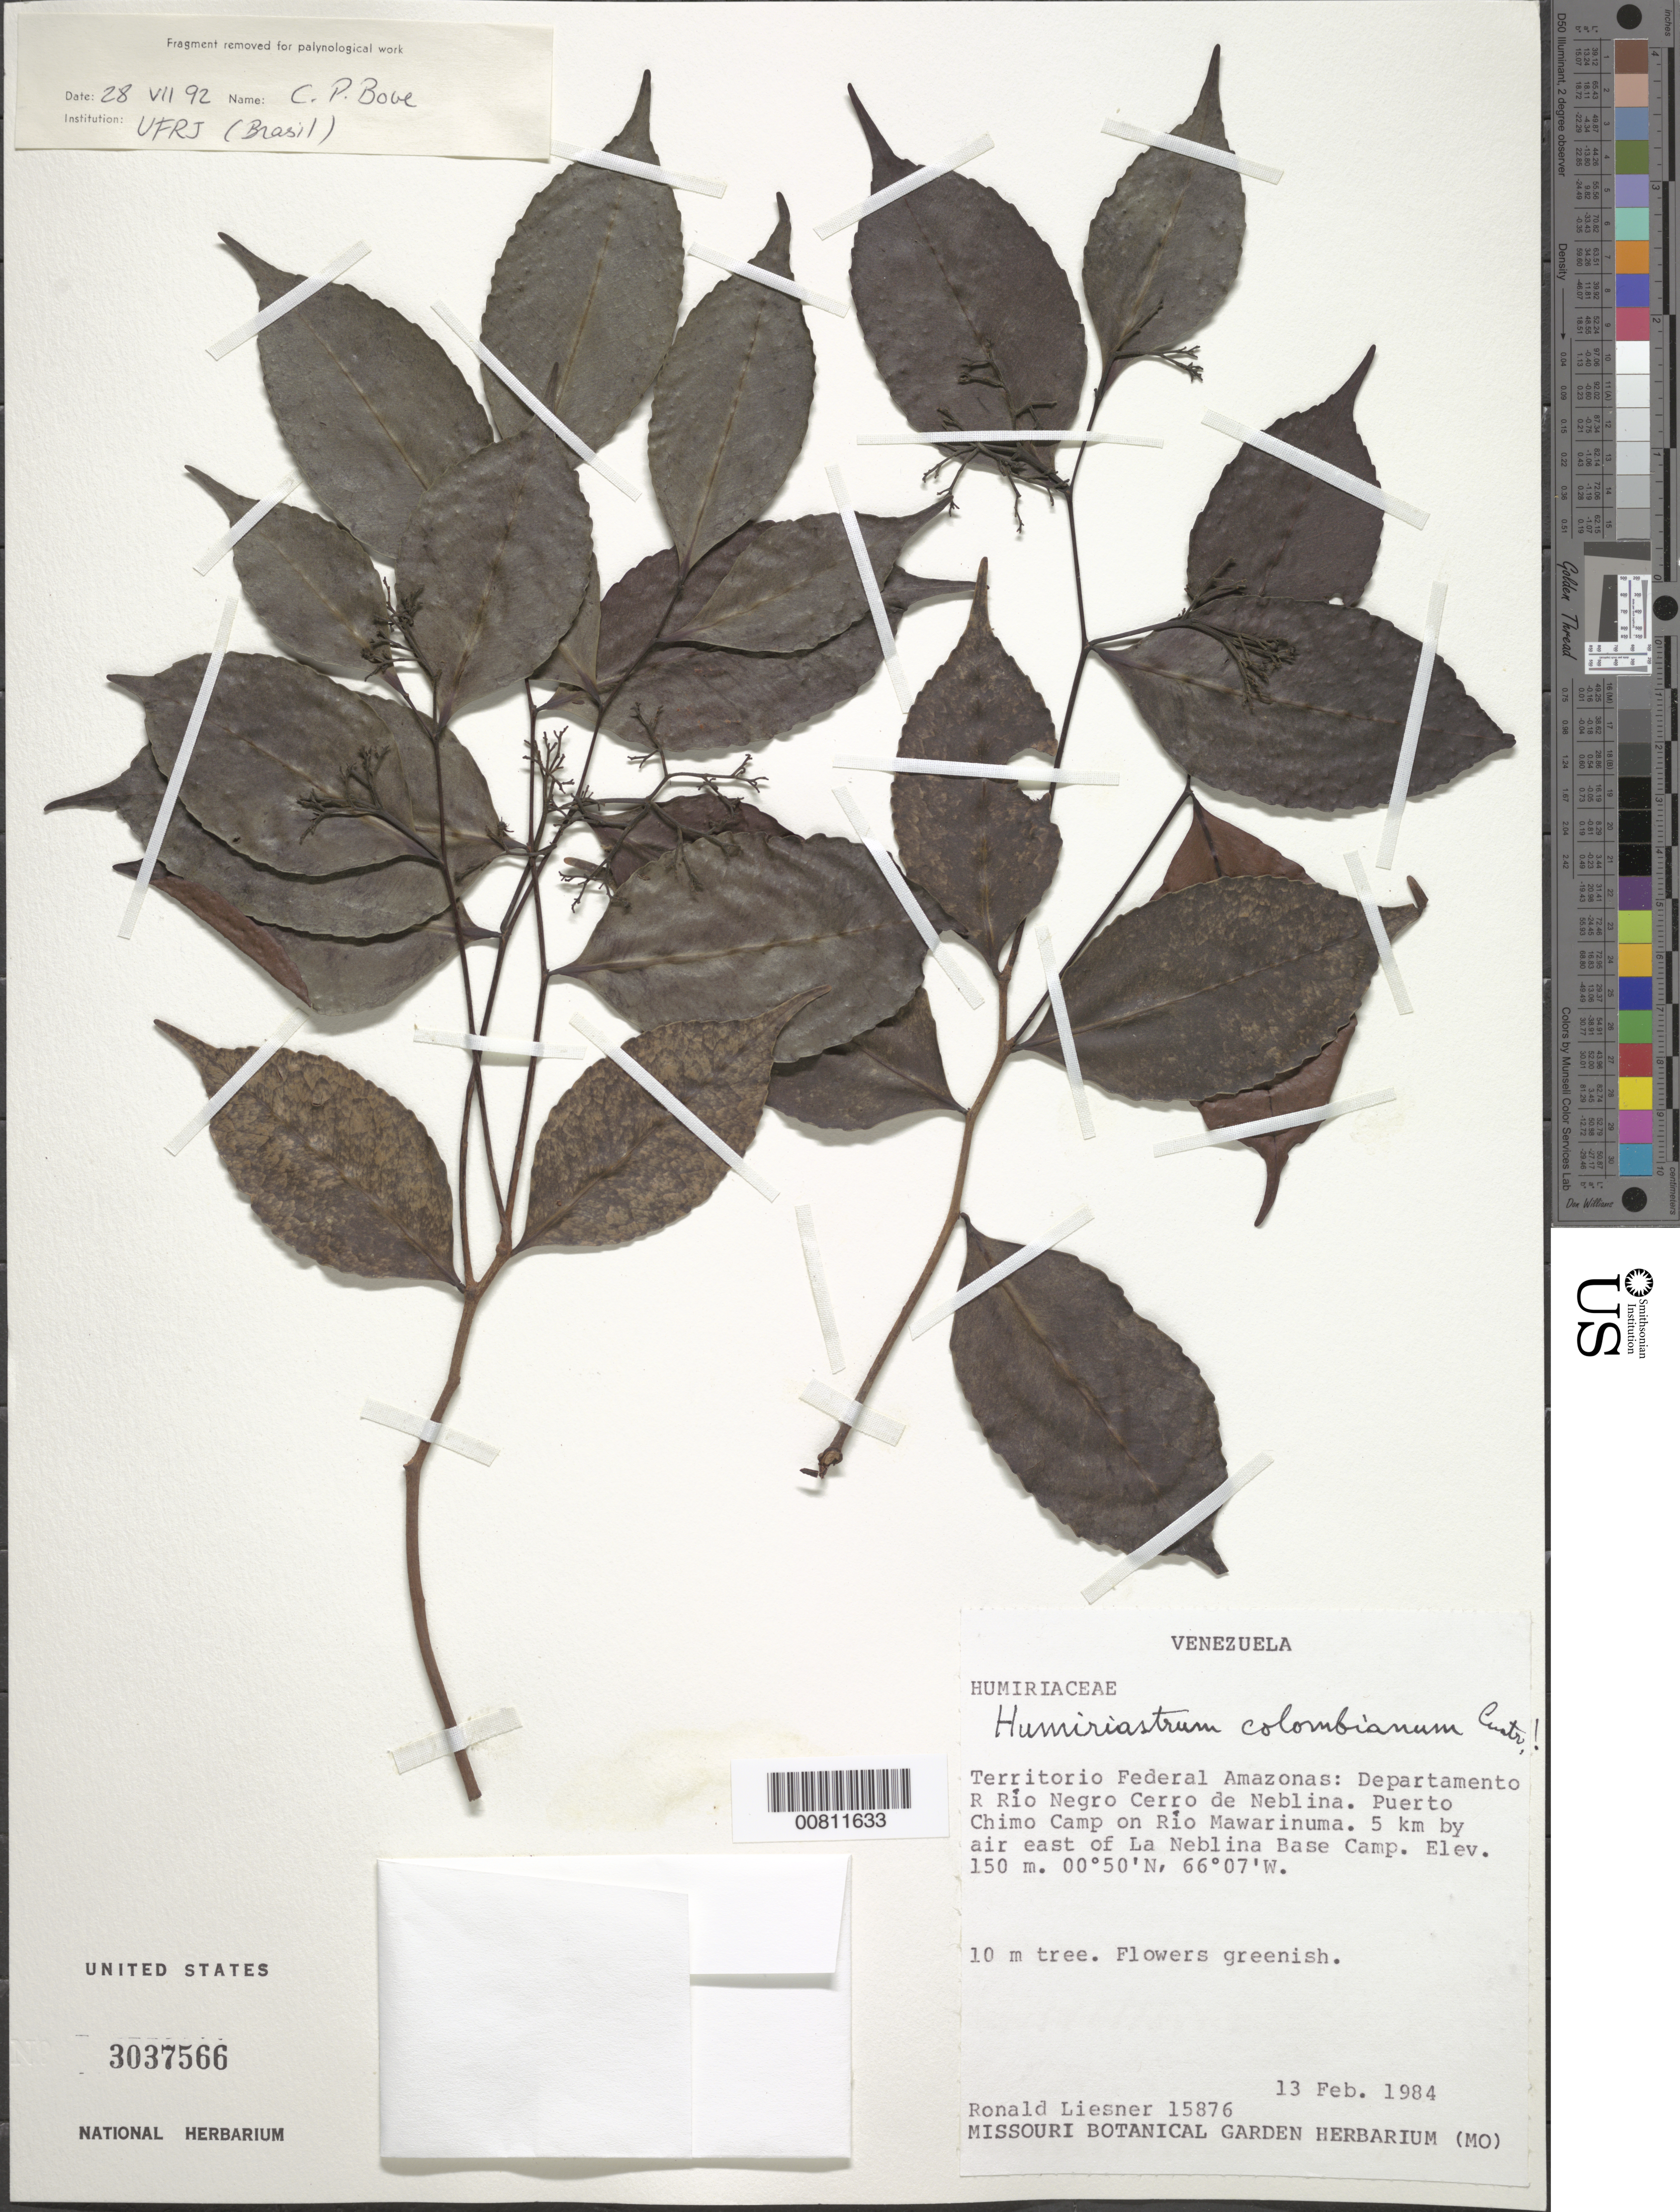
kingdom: Plantae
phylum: Tracheophyta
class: Magnoliopsida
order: Malpighiales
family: Humiriaceae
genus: Humiriastrum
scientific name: Humiriastrum colombianum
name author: (Cuatrec.) Cuatrec.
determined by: Cuatrecasas, J.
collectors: R. L. Liesner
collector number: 15876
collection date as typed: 13-Feb-84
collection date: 1984-02-13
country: Venezuela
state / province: Amazonas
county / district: Río Negro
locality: Cerro de la Neblina, Puerto Chimo Camp, Río Mawarinuma, 5 km E of La Neblina Base Camp by air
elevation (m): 150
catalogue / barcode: US 3037566